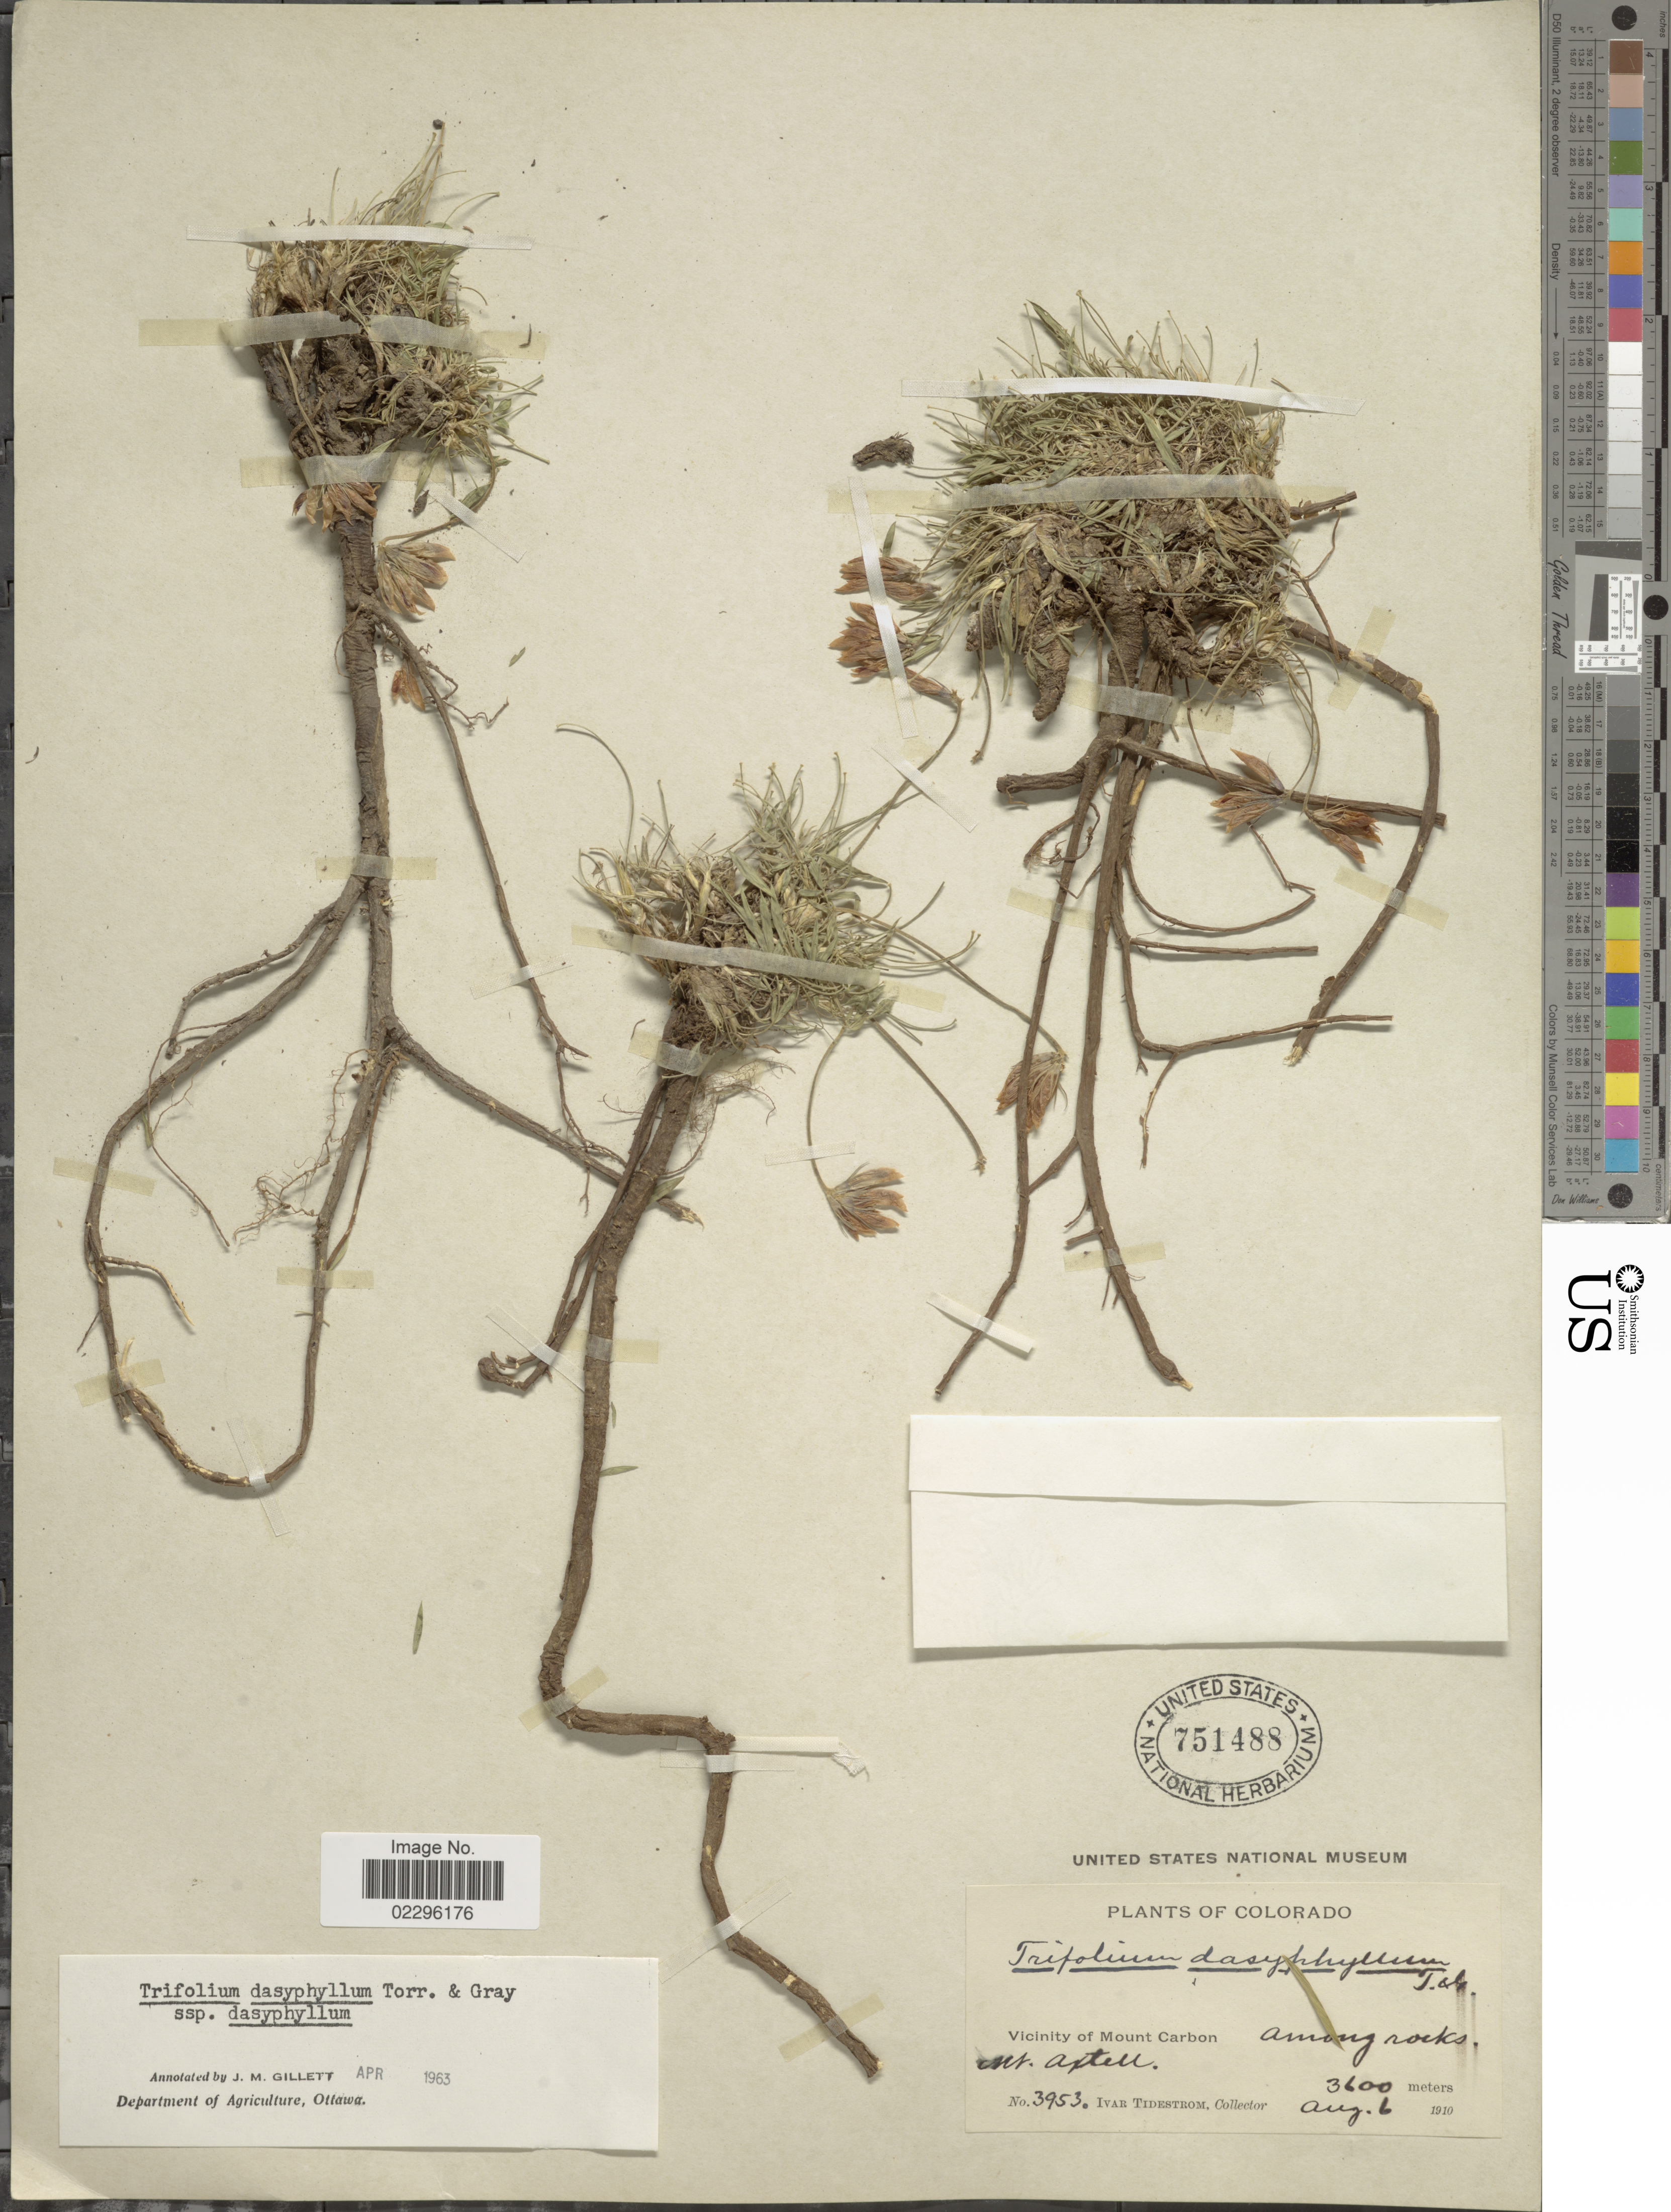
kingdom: Plantae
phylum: Tracheophyta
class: Magnoliopsida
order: Fabales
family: Fabaceae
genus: Trifolium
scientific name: Trifolium dasyphyllum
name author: Torr. & A. Gray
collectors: I. F. Tidestrom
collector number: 3953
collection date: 1910-08-06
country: United States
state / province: Colorado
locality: Vicinity of Mount Carbon, Mt. Axtell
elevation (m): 3600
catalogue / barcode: US 751488